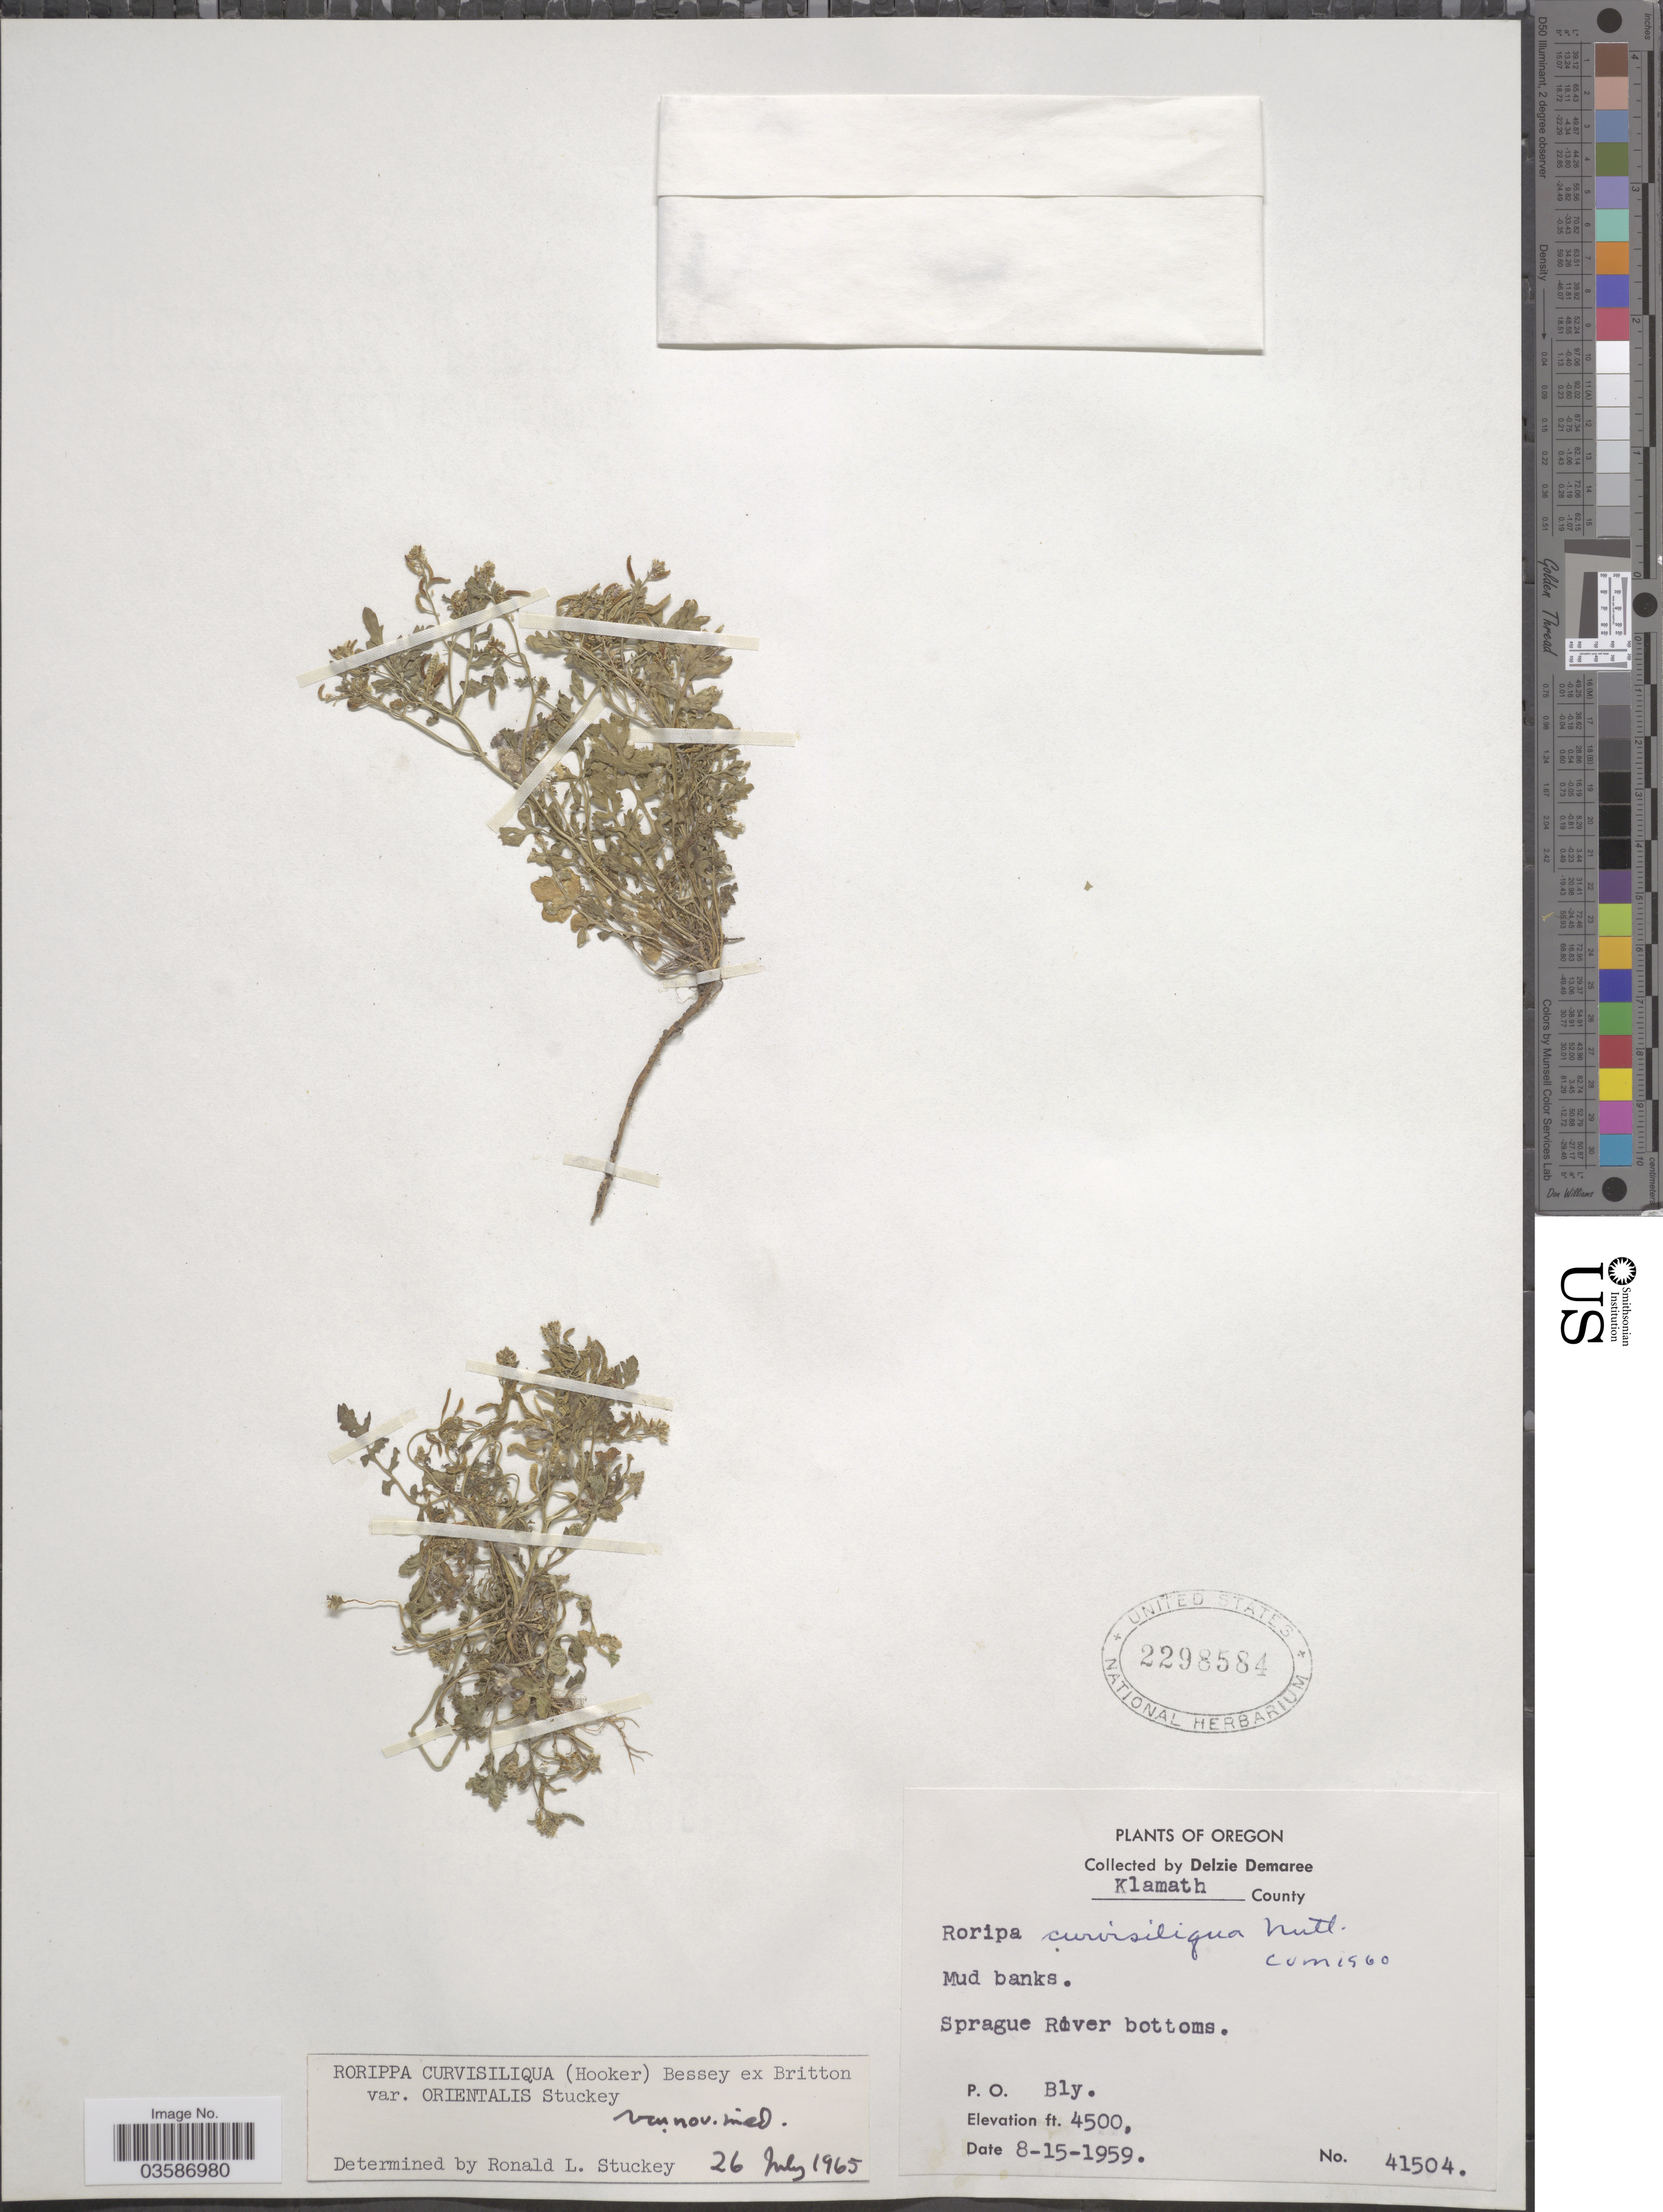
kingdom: Plantae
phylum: Tracheophyta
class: Magnoliopsida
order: Brassicales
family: Brassicaceae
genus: Rorippa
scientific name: Rorippa curvisiliqua var. orientalis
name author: Stuckey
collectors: D. Demaree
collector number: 41504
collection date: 1959-08-15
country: United States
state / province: Oregon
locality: Klamath County. Sprague River bottoms. P. O. Bly.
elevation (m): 1372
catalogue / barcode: US 2298584